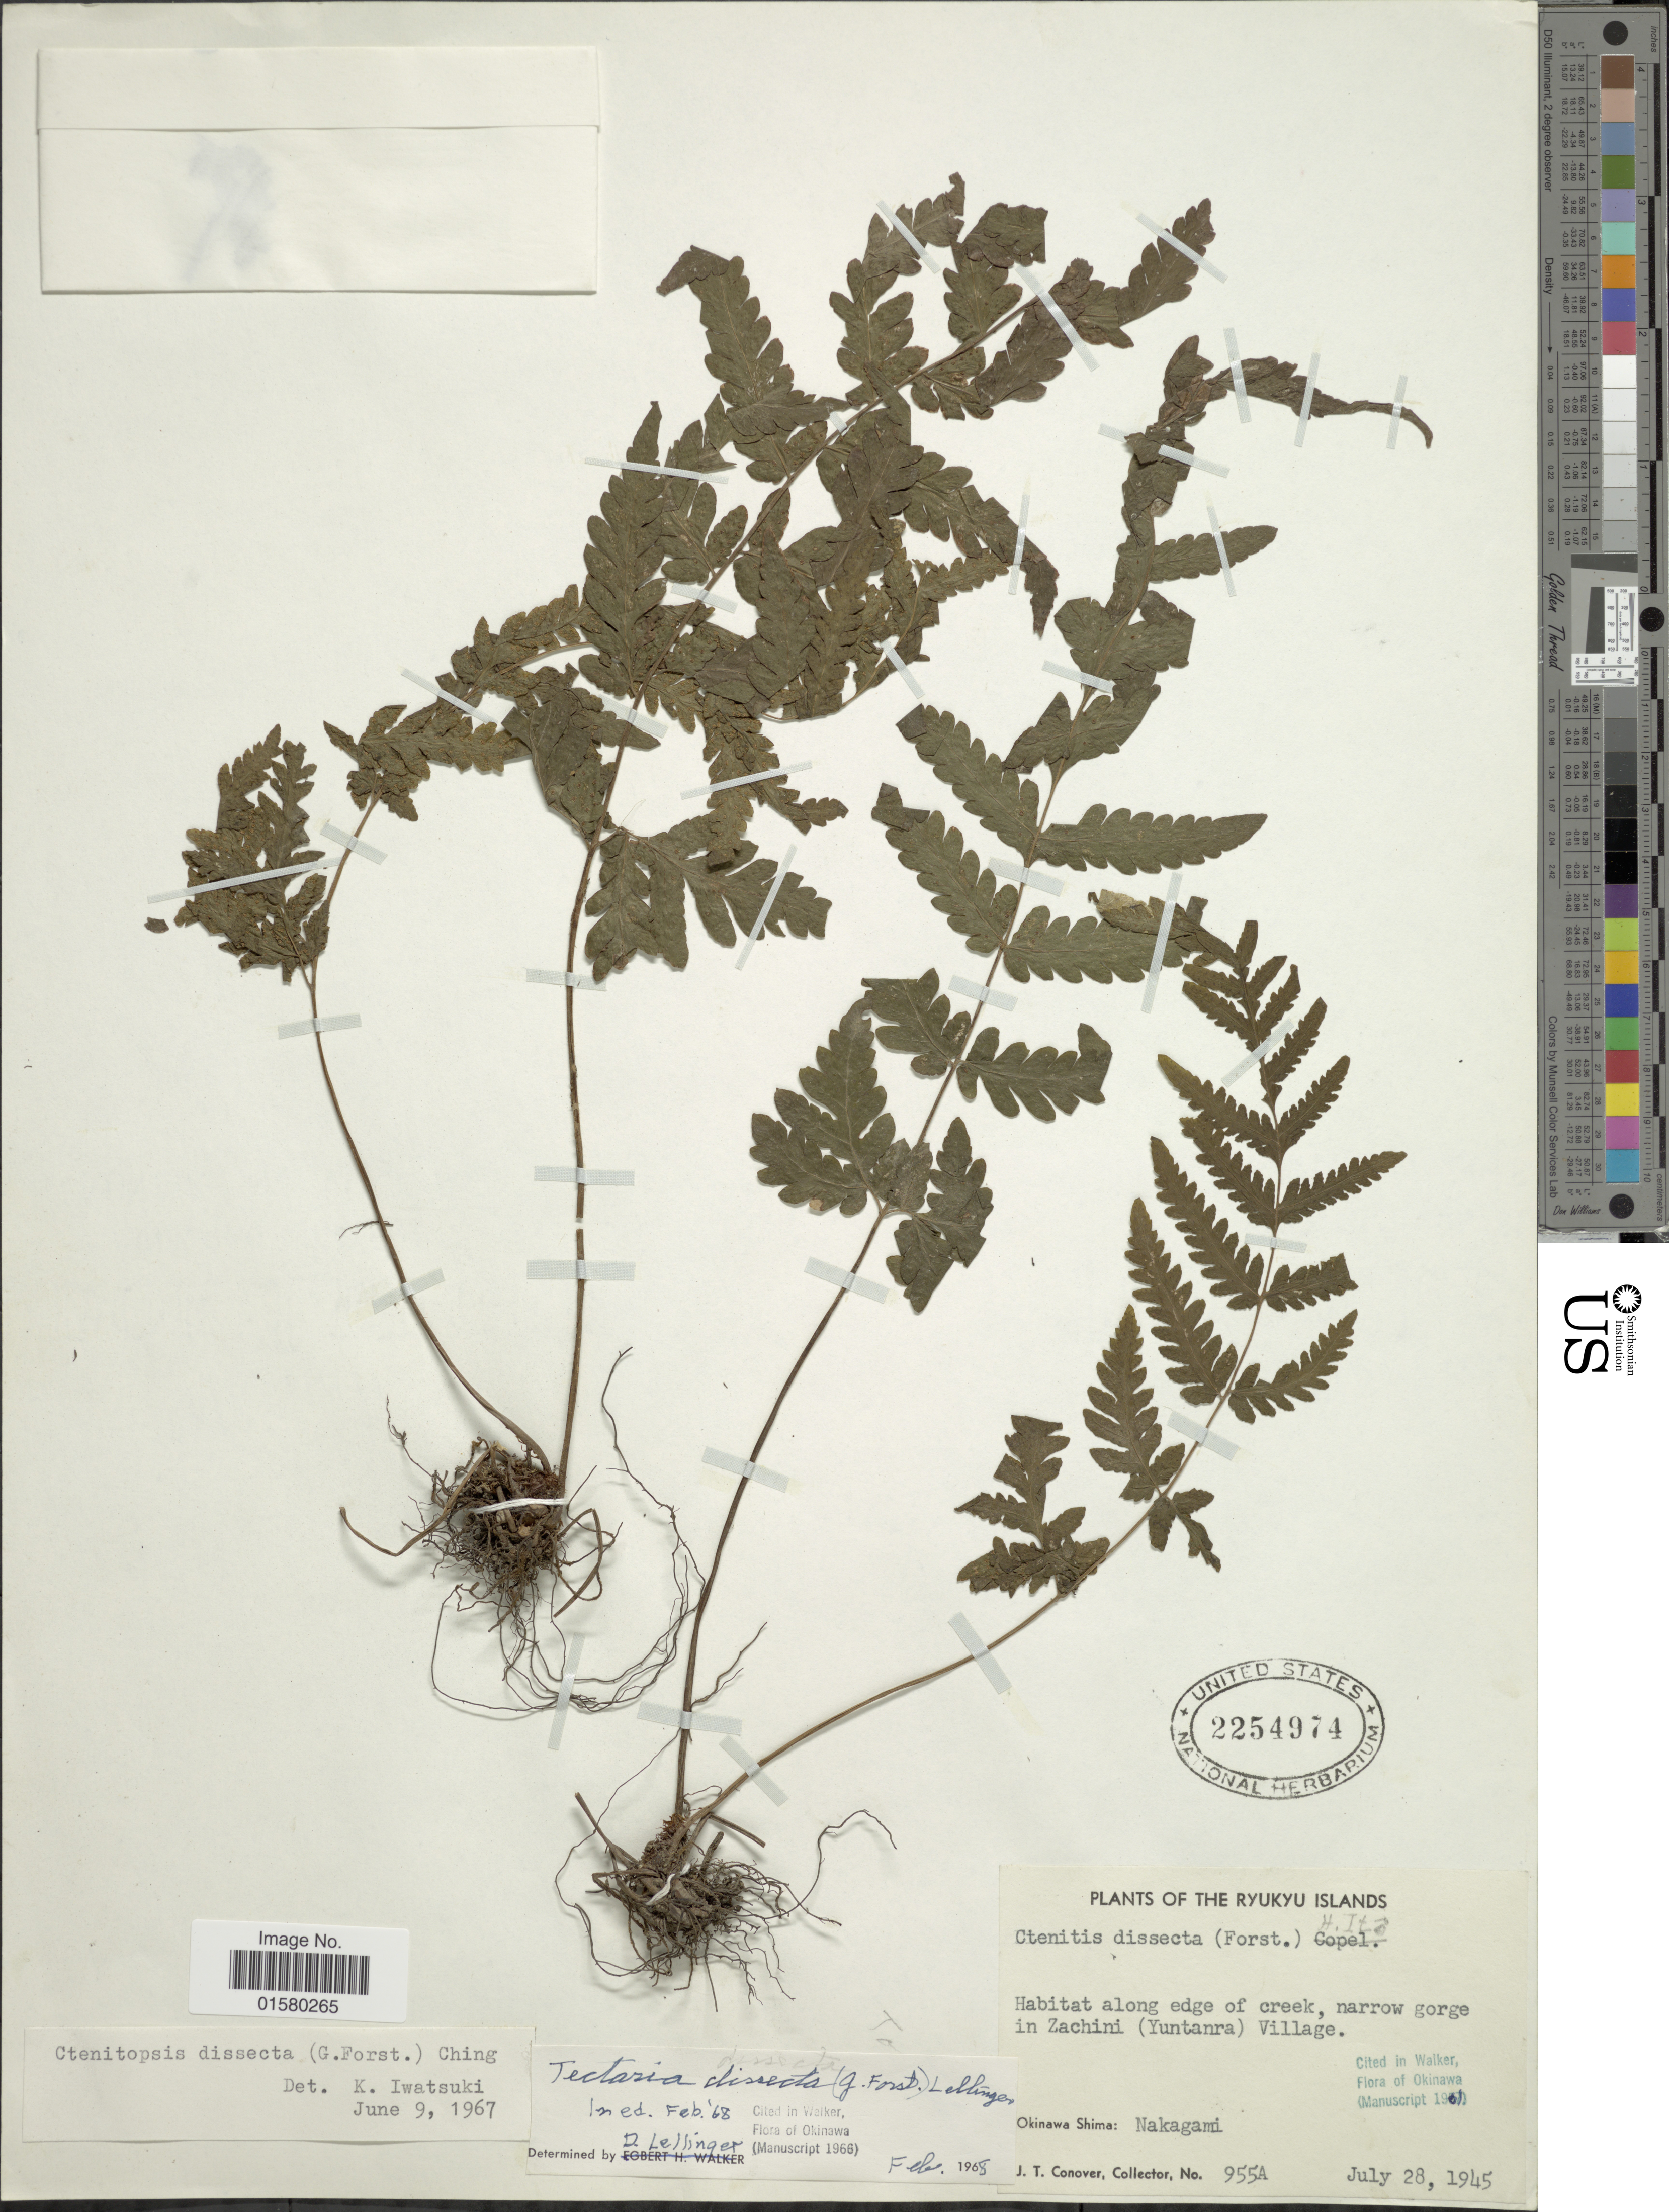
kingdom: Plantae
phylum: Tracheophyta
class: Polypodiopsida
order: Polypodiales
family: Tectariaceae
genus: Tectaria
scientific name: Tectaria dissecta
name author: (G. Forst.) Lellinger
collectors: J. T. Conover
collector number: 955A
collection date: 1945-07-28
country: Japan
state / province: Okinawa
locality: Ryukyu Islands, narrow gorge in Zachini (Yuntanra) Village, Okinawa Shima: Nakagami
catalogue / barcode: US 2254974